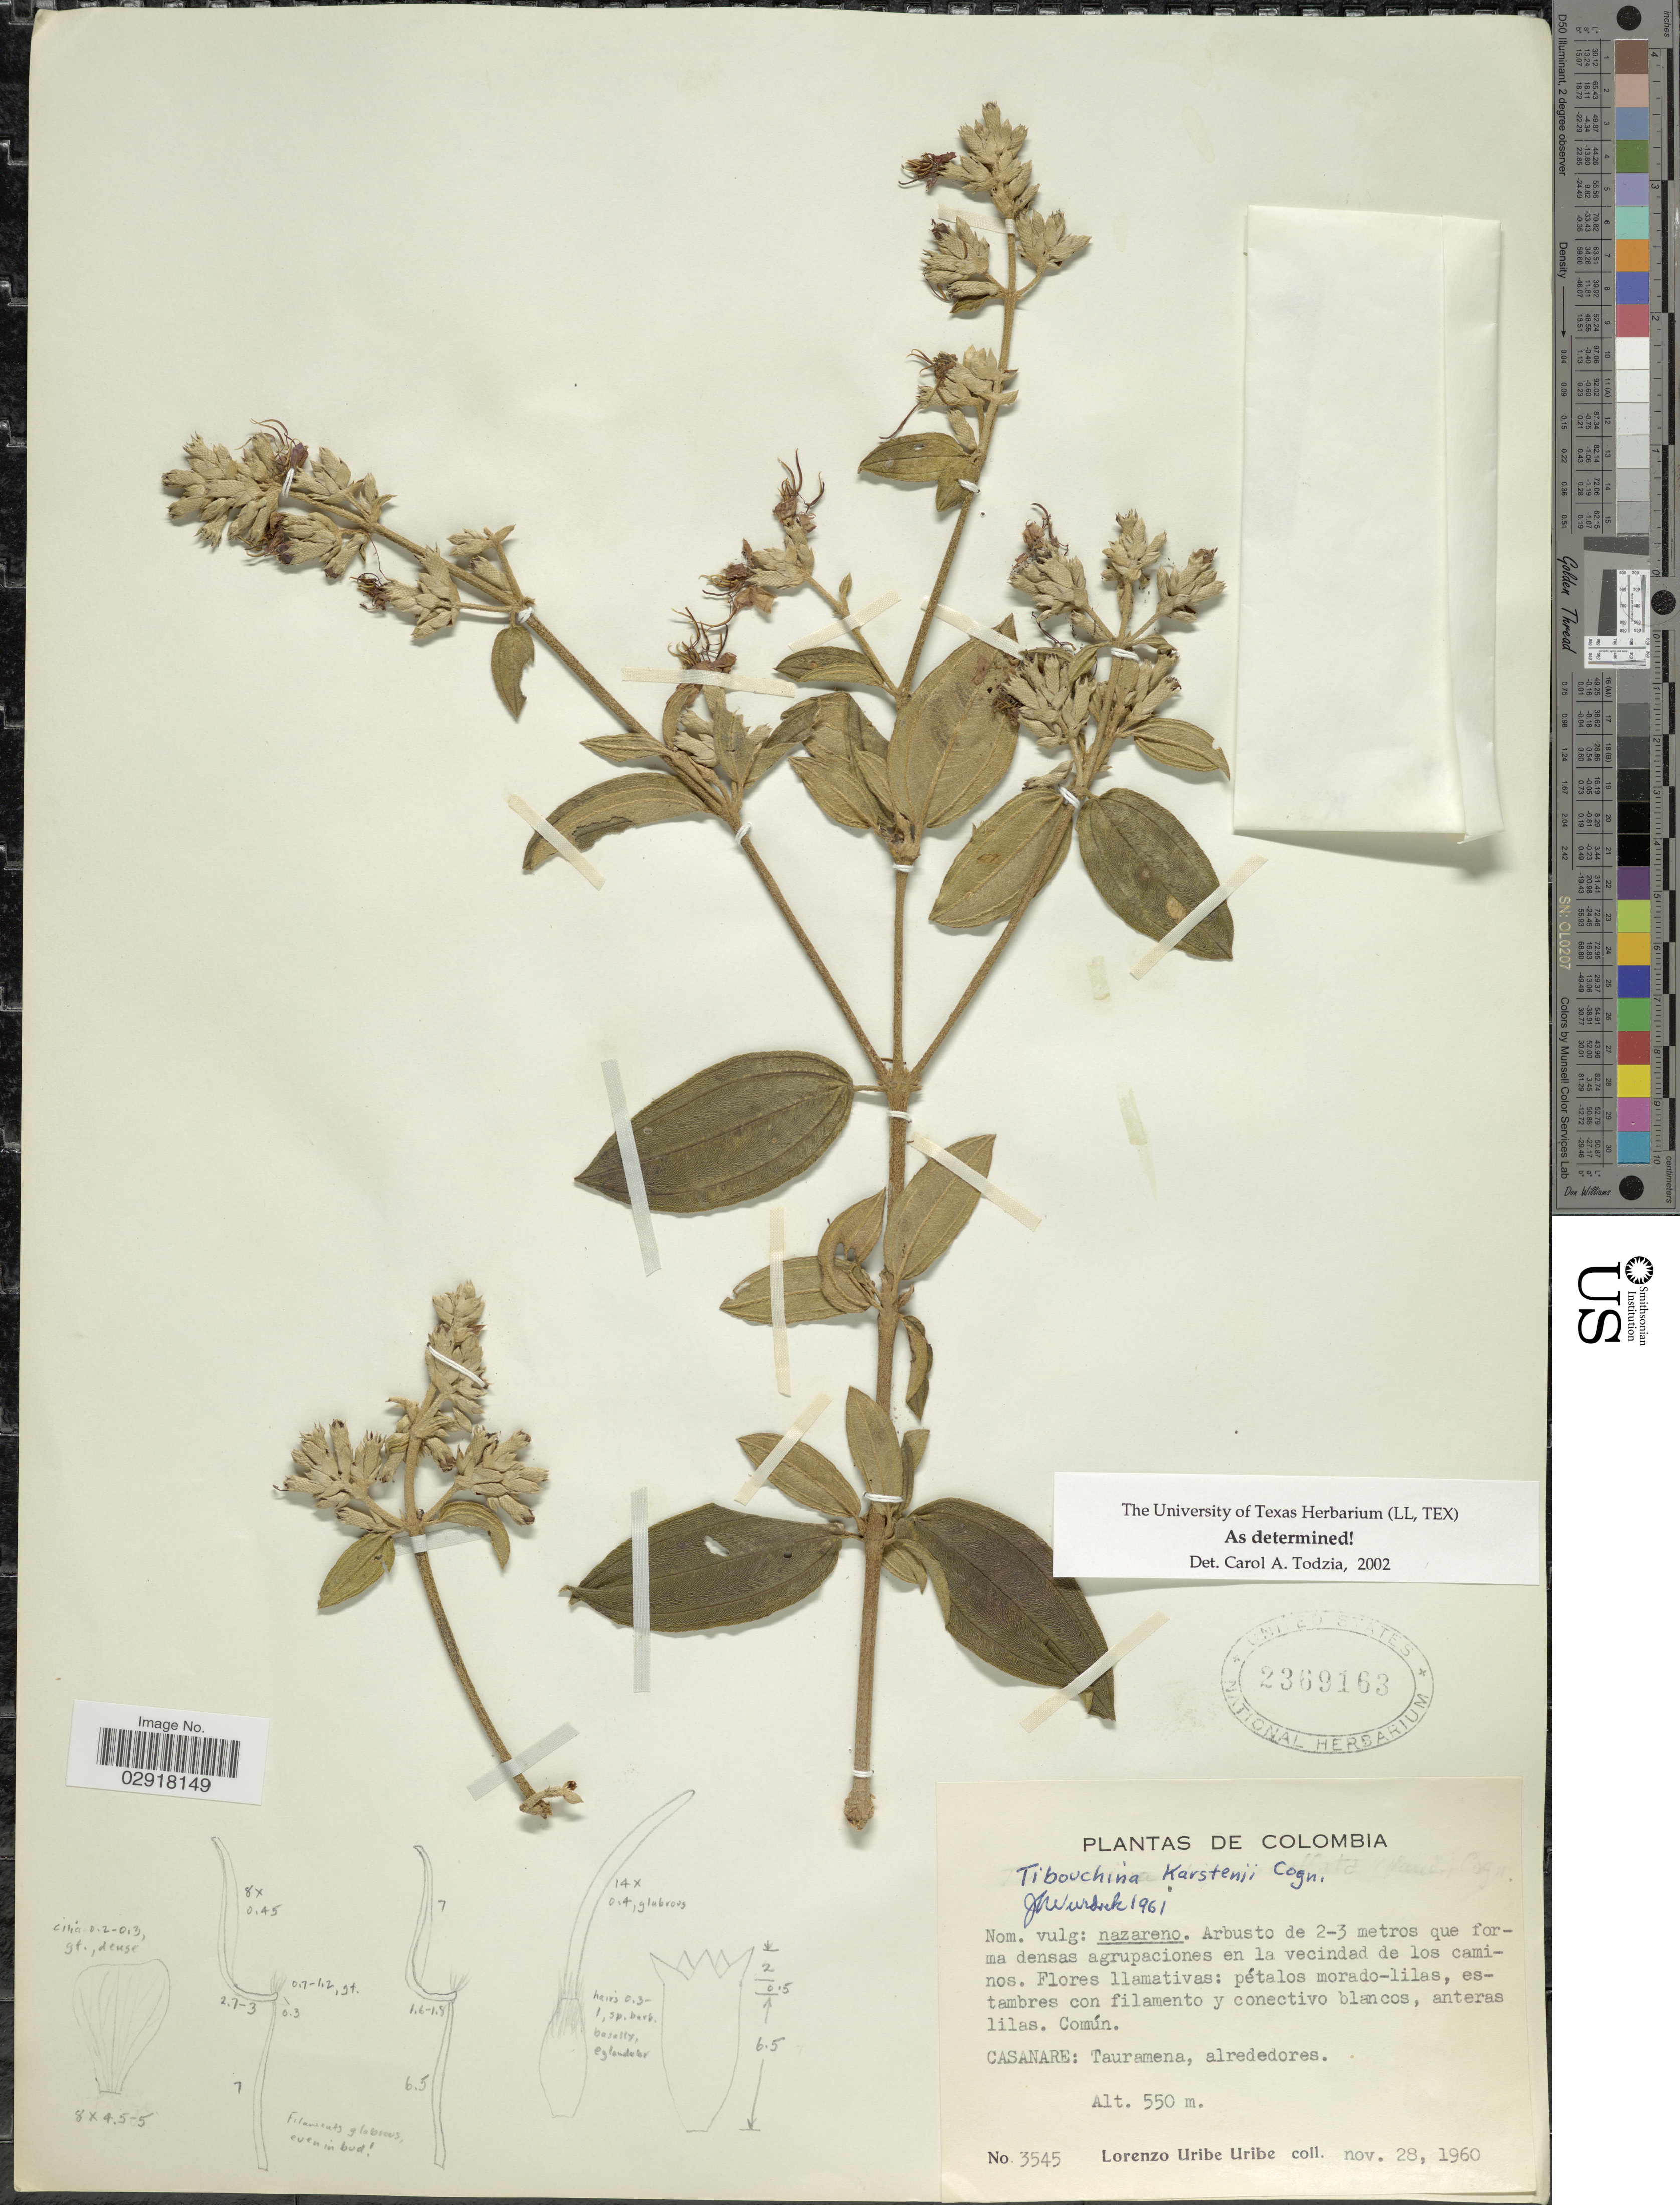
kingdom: Plantae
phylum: Tracheophyta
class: Magnoliopsida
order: Myrtales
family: Melastomataceae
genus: Tibouchina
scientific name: Tibouchina karstenii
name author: Cogn.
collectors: L. Uribe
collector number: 3545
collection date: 1960-11-28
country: Colombia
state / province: Casanare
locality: Tauramena, alrededores.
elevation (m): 550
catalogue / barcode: US 2369163